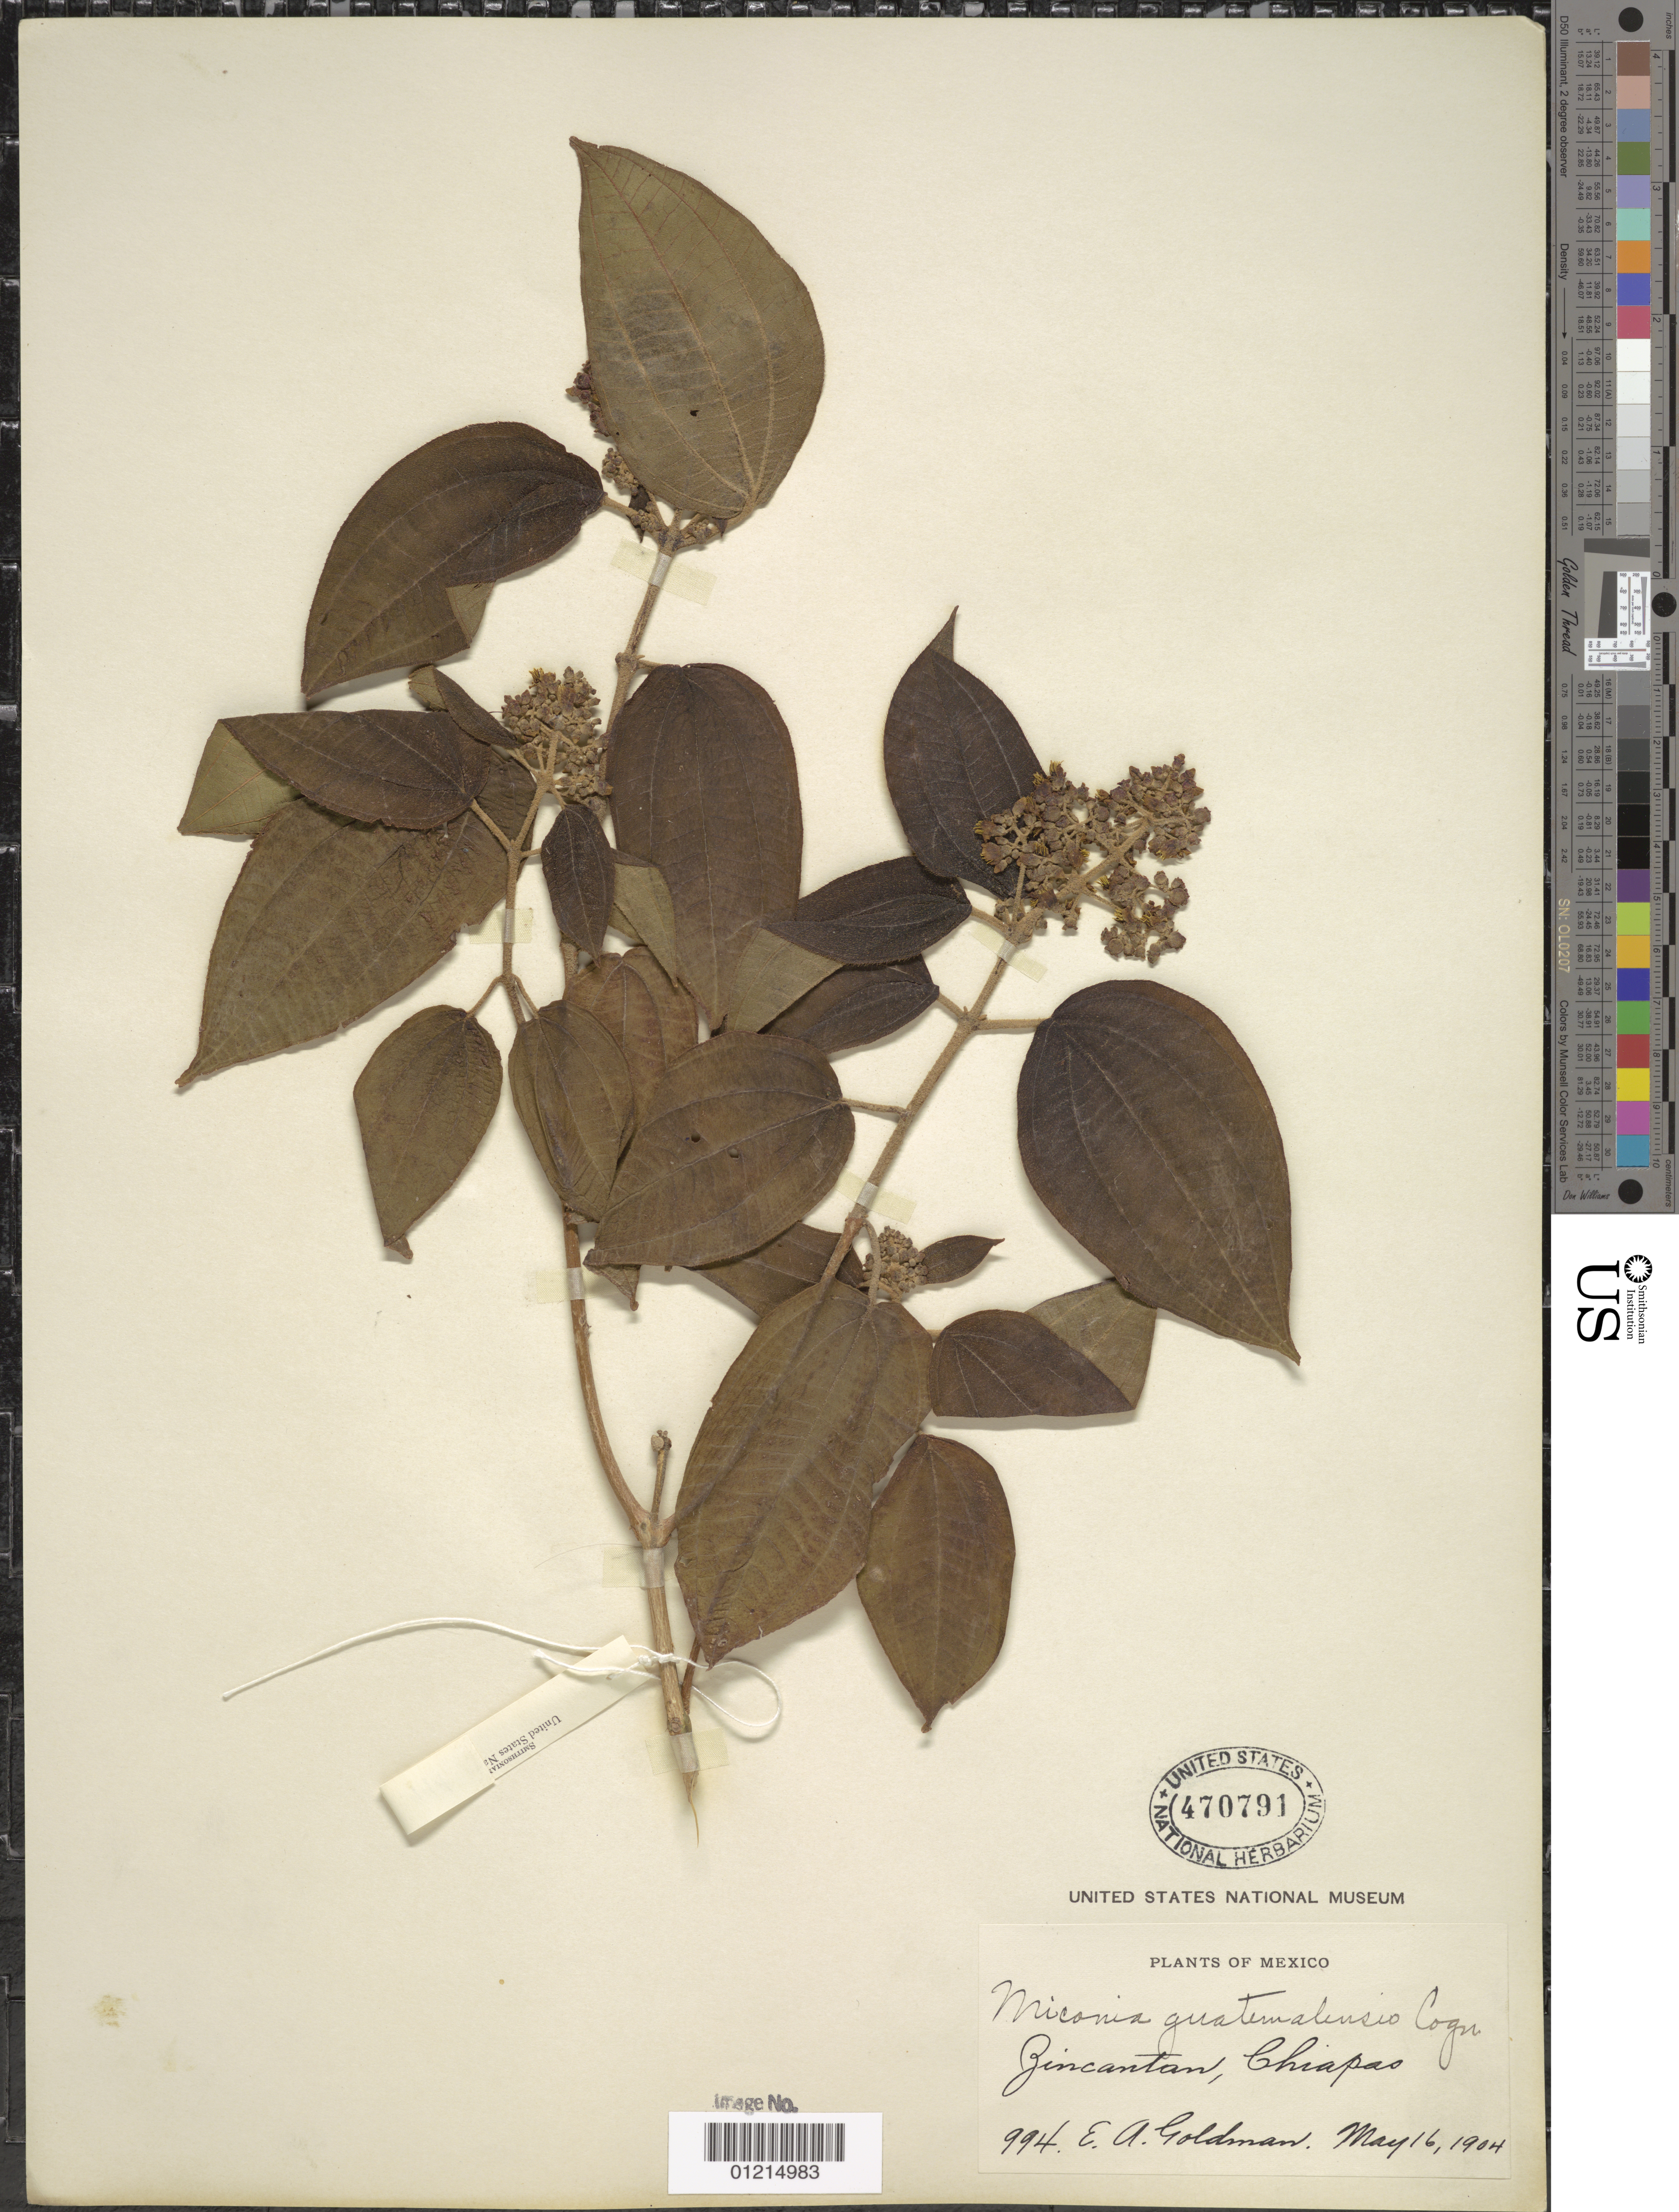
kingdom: Plantae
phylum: Tracheophyta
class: Magnoliopsida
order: Myrtales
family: Melastomataceae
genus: Miconia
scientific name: Miconia guatemalensis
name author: Cogn. in Donn. Sm.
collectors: E. A. Goldman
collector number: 994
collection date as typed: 16 May 1904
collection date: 1904-05-16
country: Mexico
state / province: Chiapas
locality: Zincatan.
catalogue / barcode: US 470791